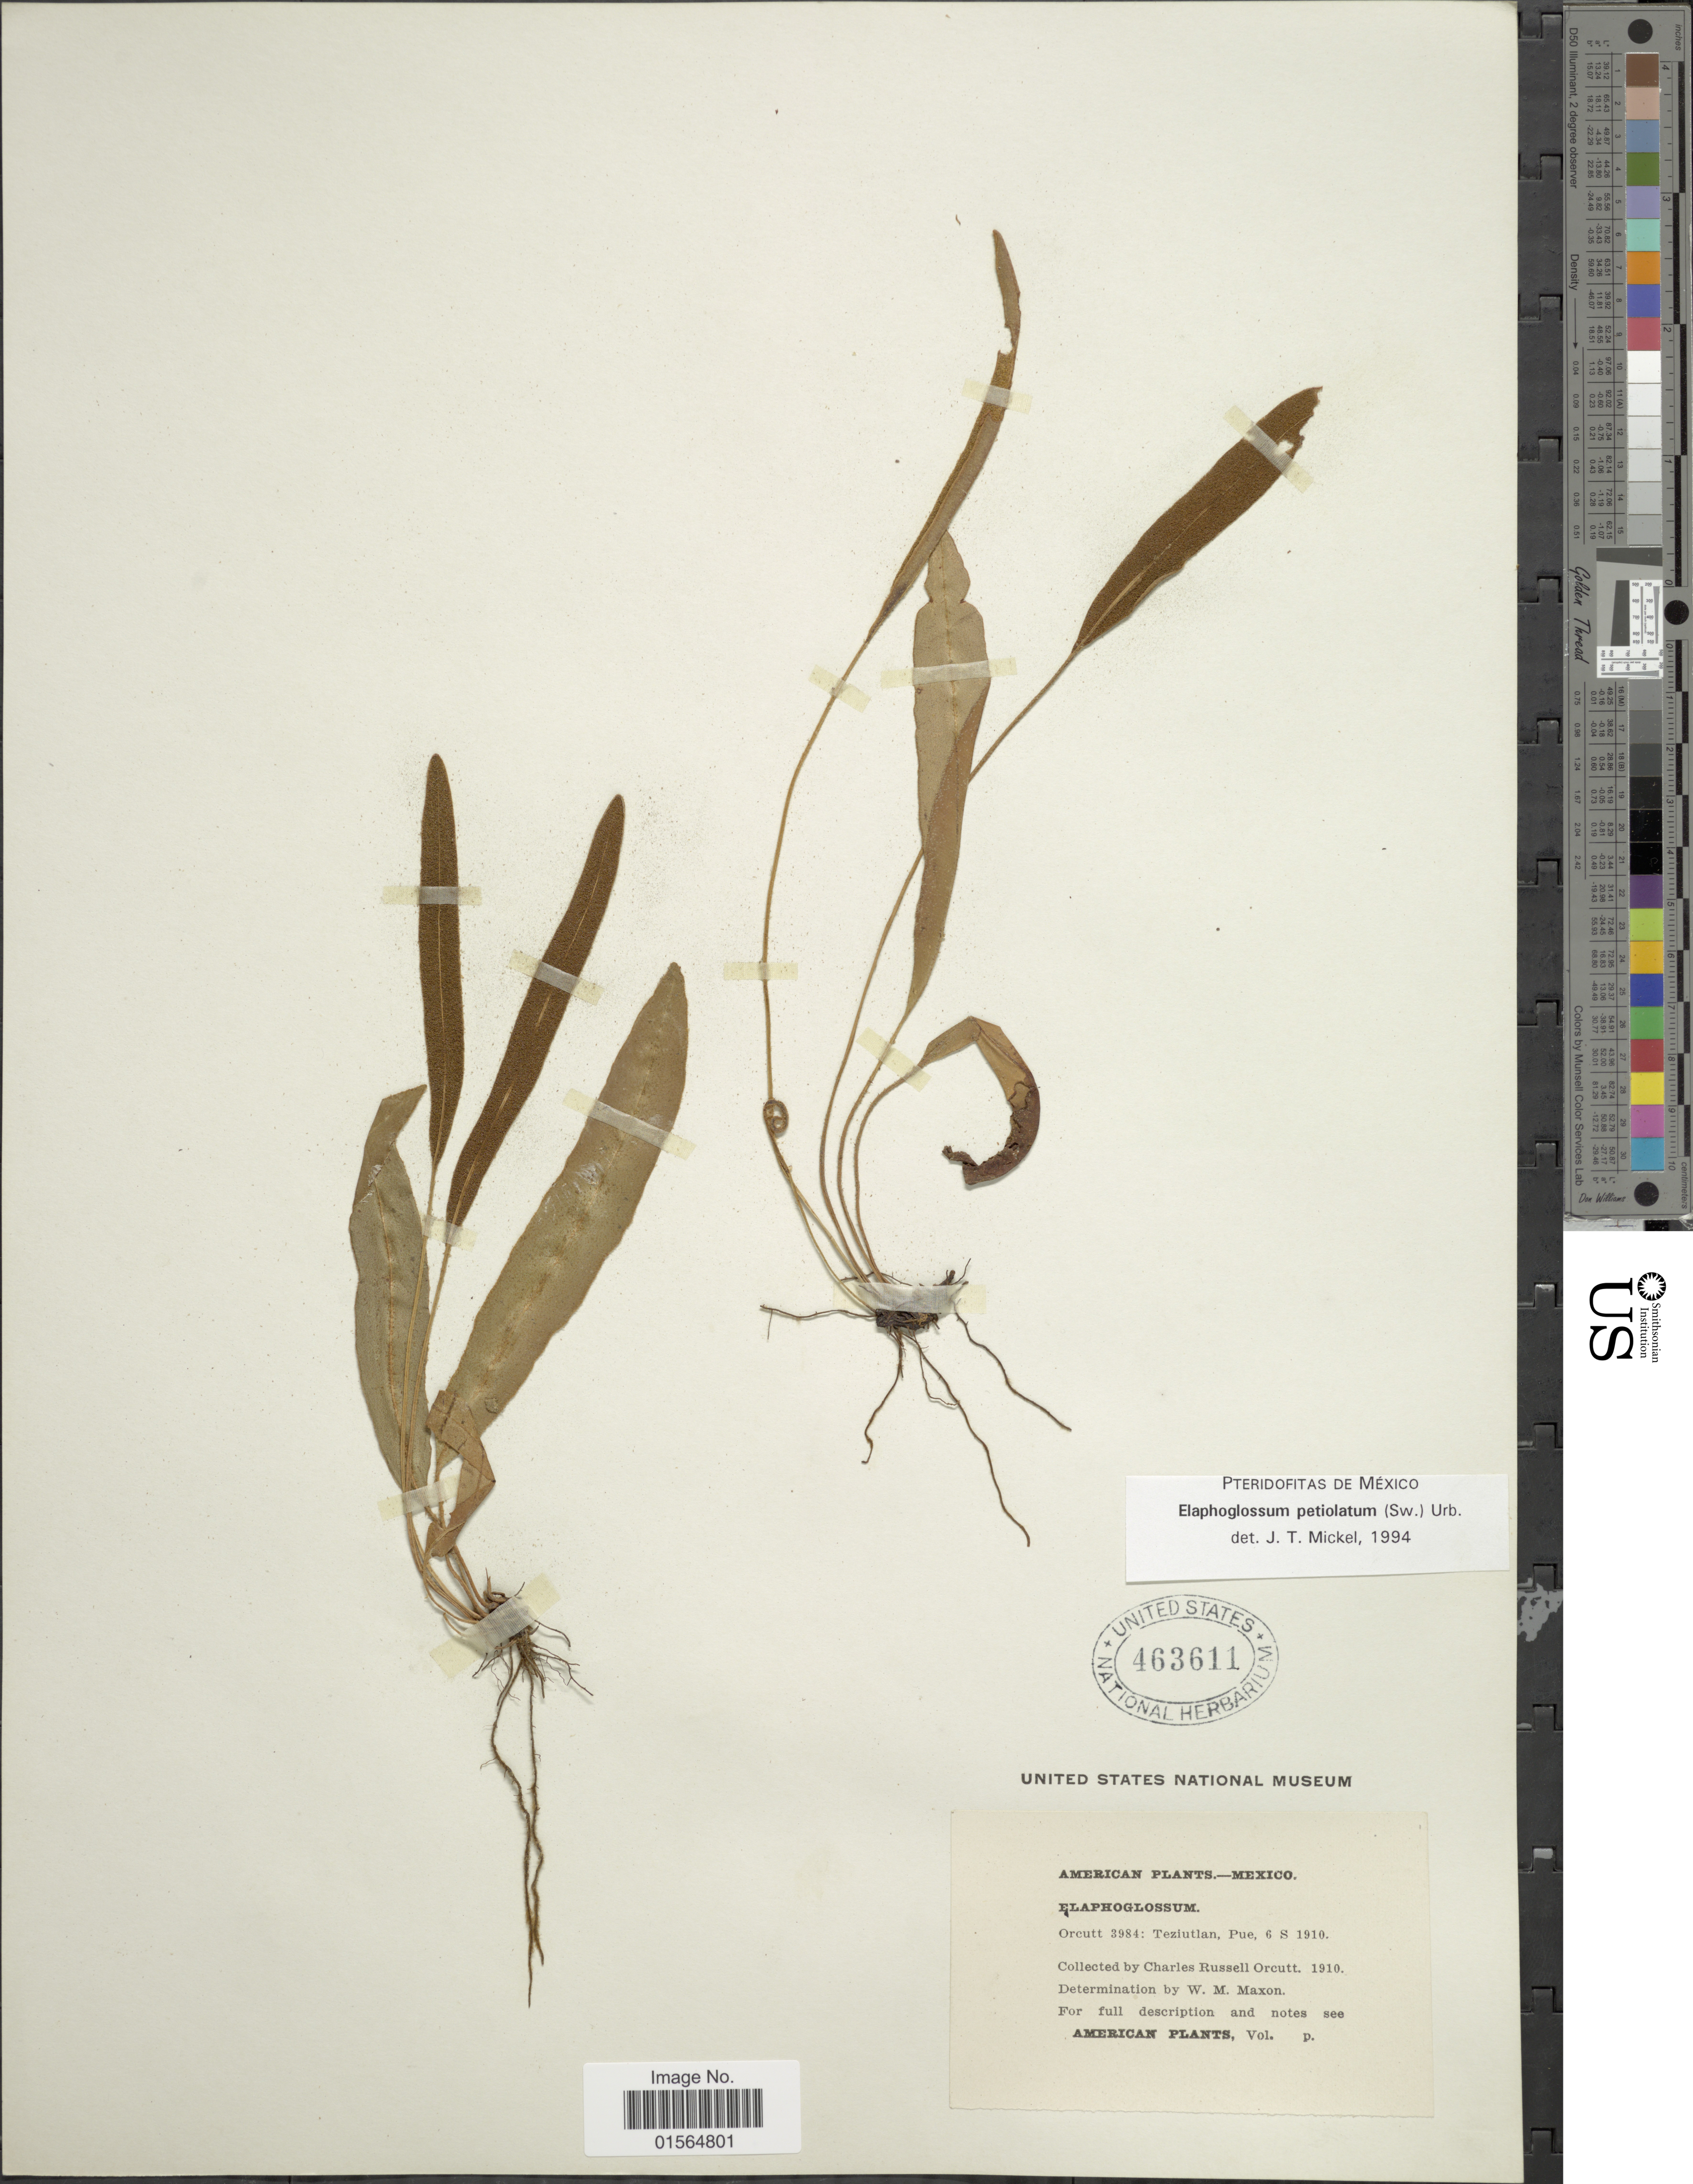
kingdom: Plantae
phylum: Tracheophyta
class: Polypodiopsida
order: Polypodiales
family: Dryopteridaceae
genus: Elaphoglossum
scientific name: Elaphoglossum petiolatum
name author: (Sw.) Urb.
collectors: -- Orcutt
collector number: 3984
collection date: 1910-09-06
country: Mexico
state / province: Puebla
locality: Teziutlan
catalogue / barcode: US 463611